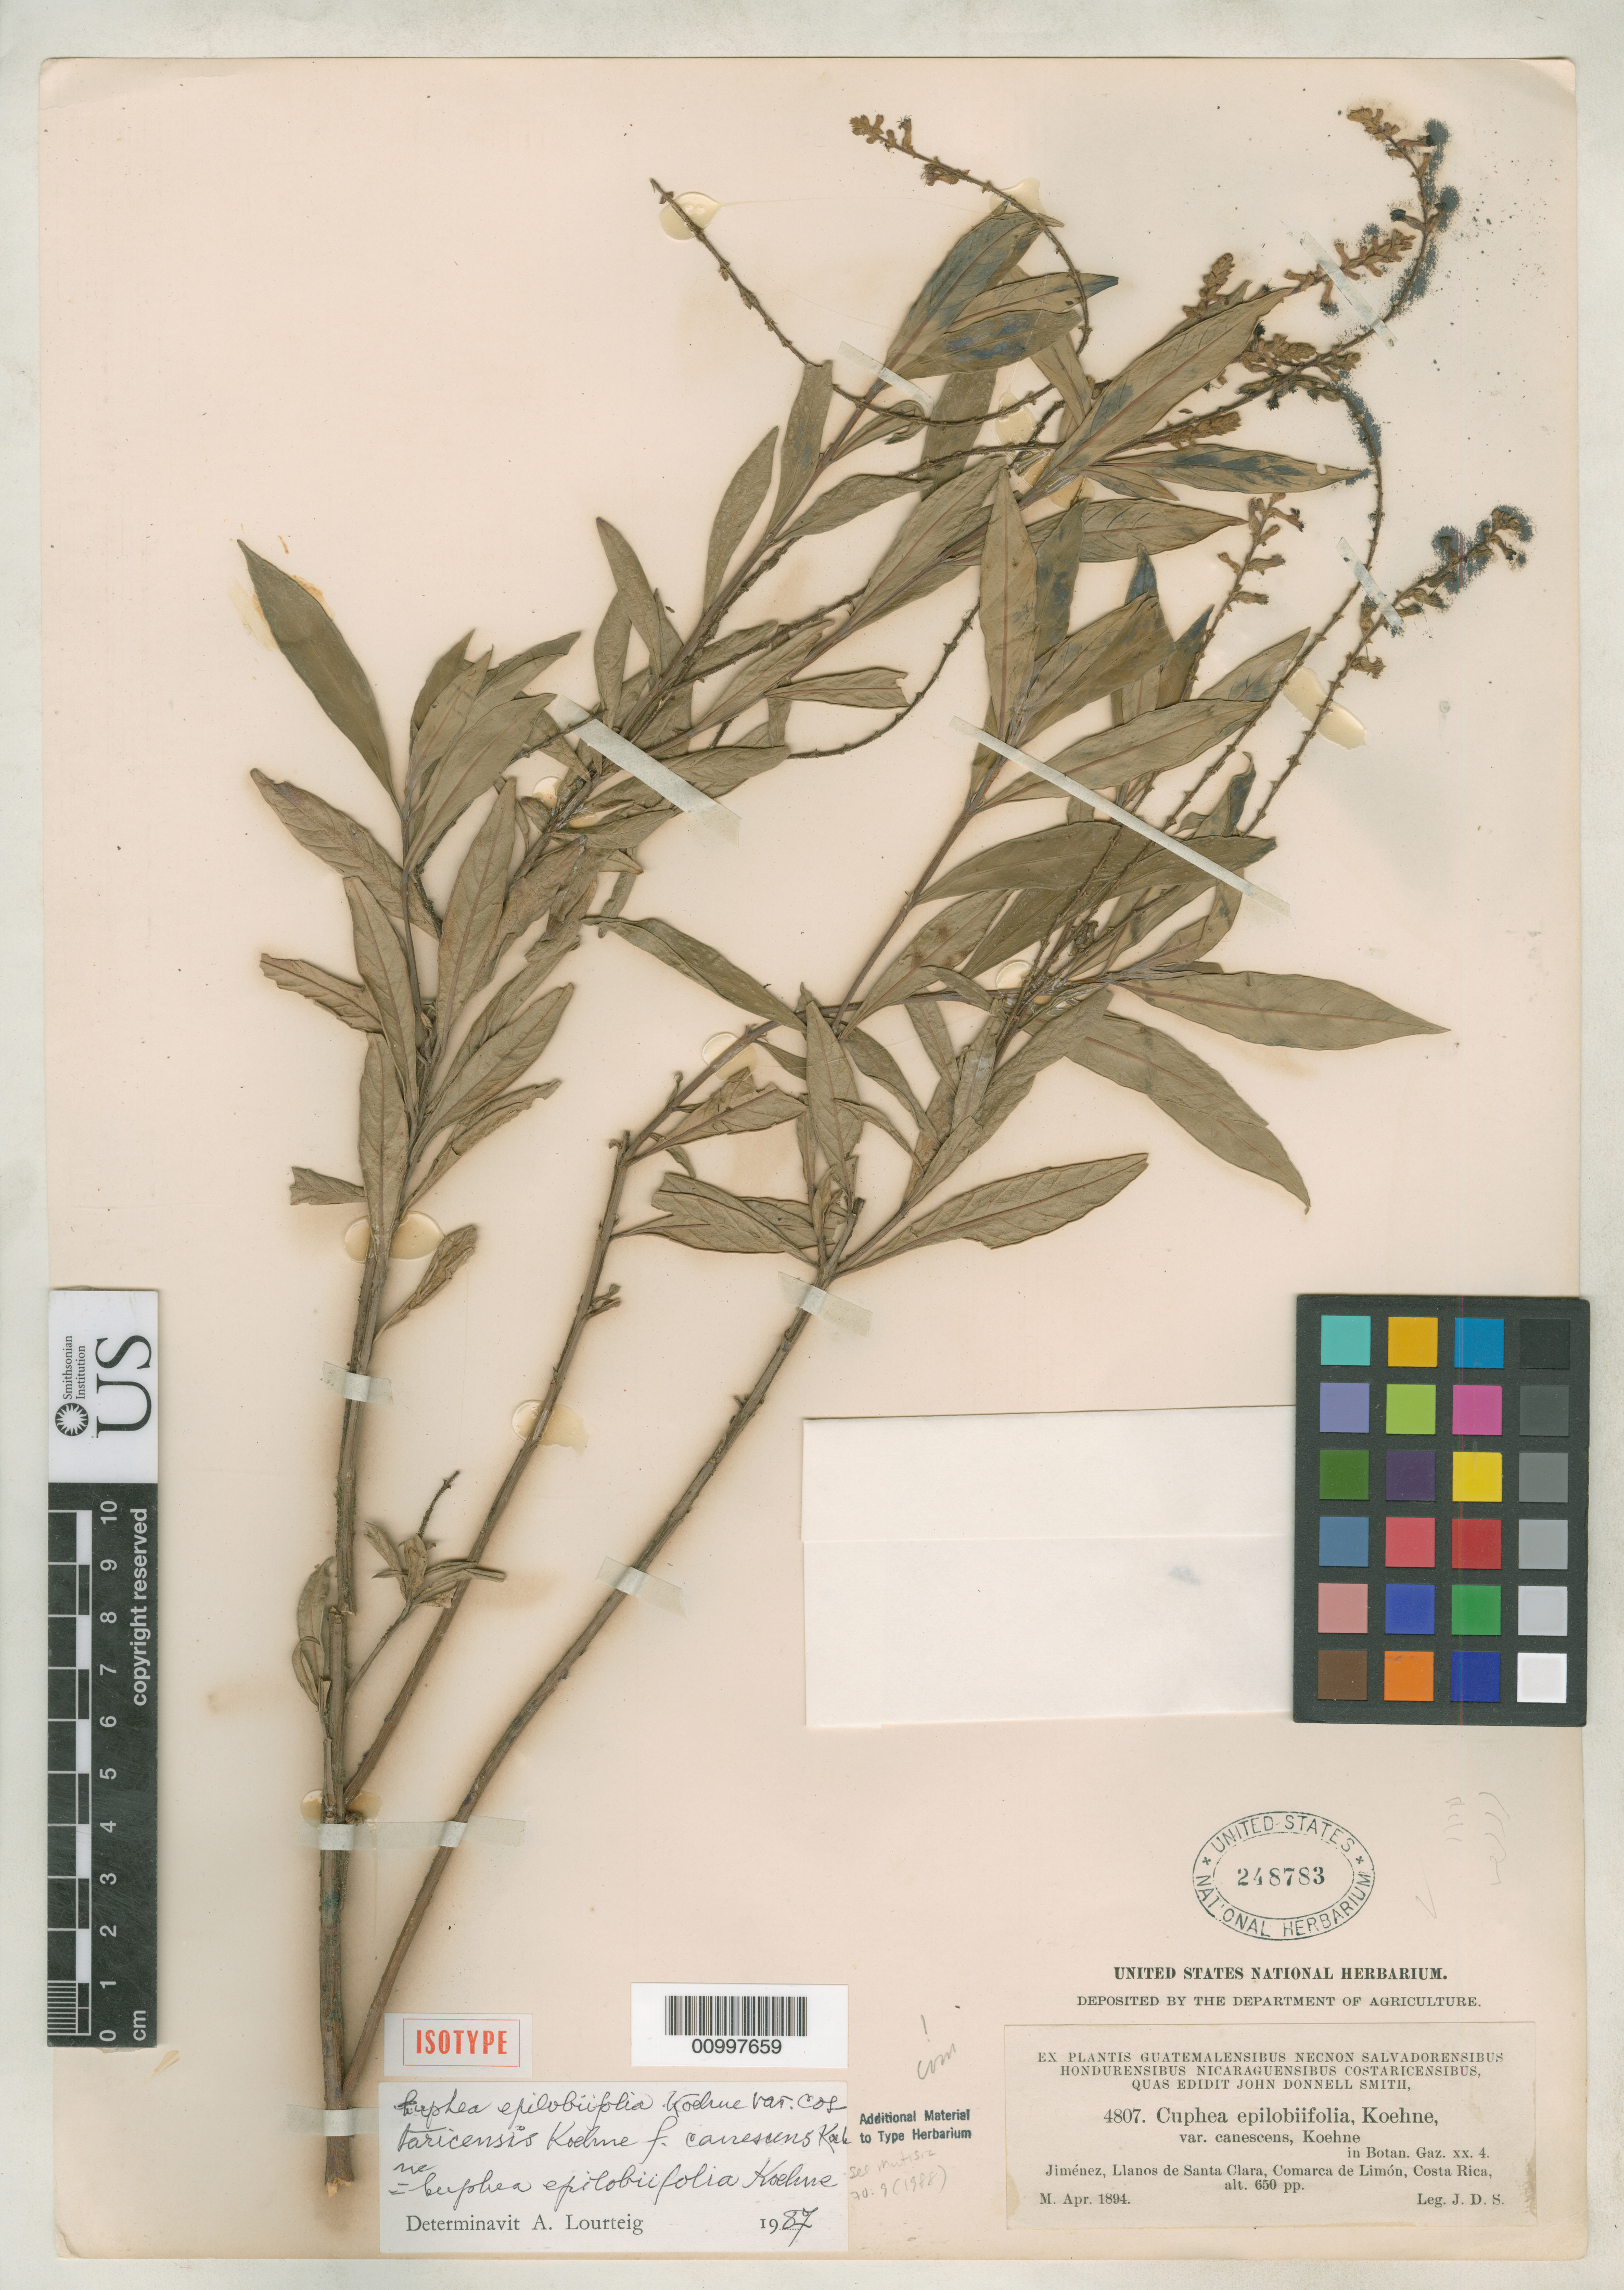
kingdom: Plantae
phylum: Tracheophyta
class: Magnoliopsida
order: Myrtales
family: Lythraceae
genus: Cuphea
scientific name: Cuphea epilobiifolia var. canescens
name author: Koehne ex Donn. Sm.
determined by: Lourteig, A.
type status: Isotype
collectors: J. Donnell Smith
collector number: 4807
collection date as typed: Apr 1894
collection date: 1894-04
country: Costa Rica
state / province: Limón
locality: Jiménez, Llanos de Santa Clara, Comarca de Limón.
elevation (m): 198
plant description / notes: See Lourteig, Mutisia 70: 9 (1988).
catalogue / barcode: US 248783